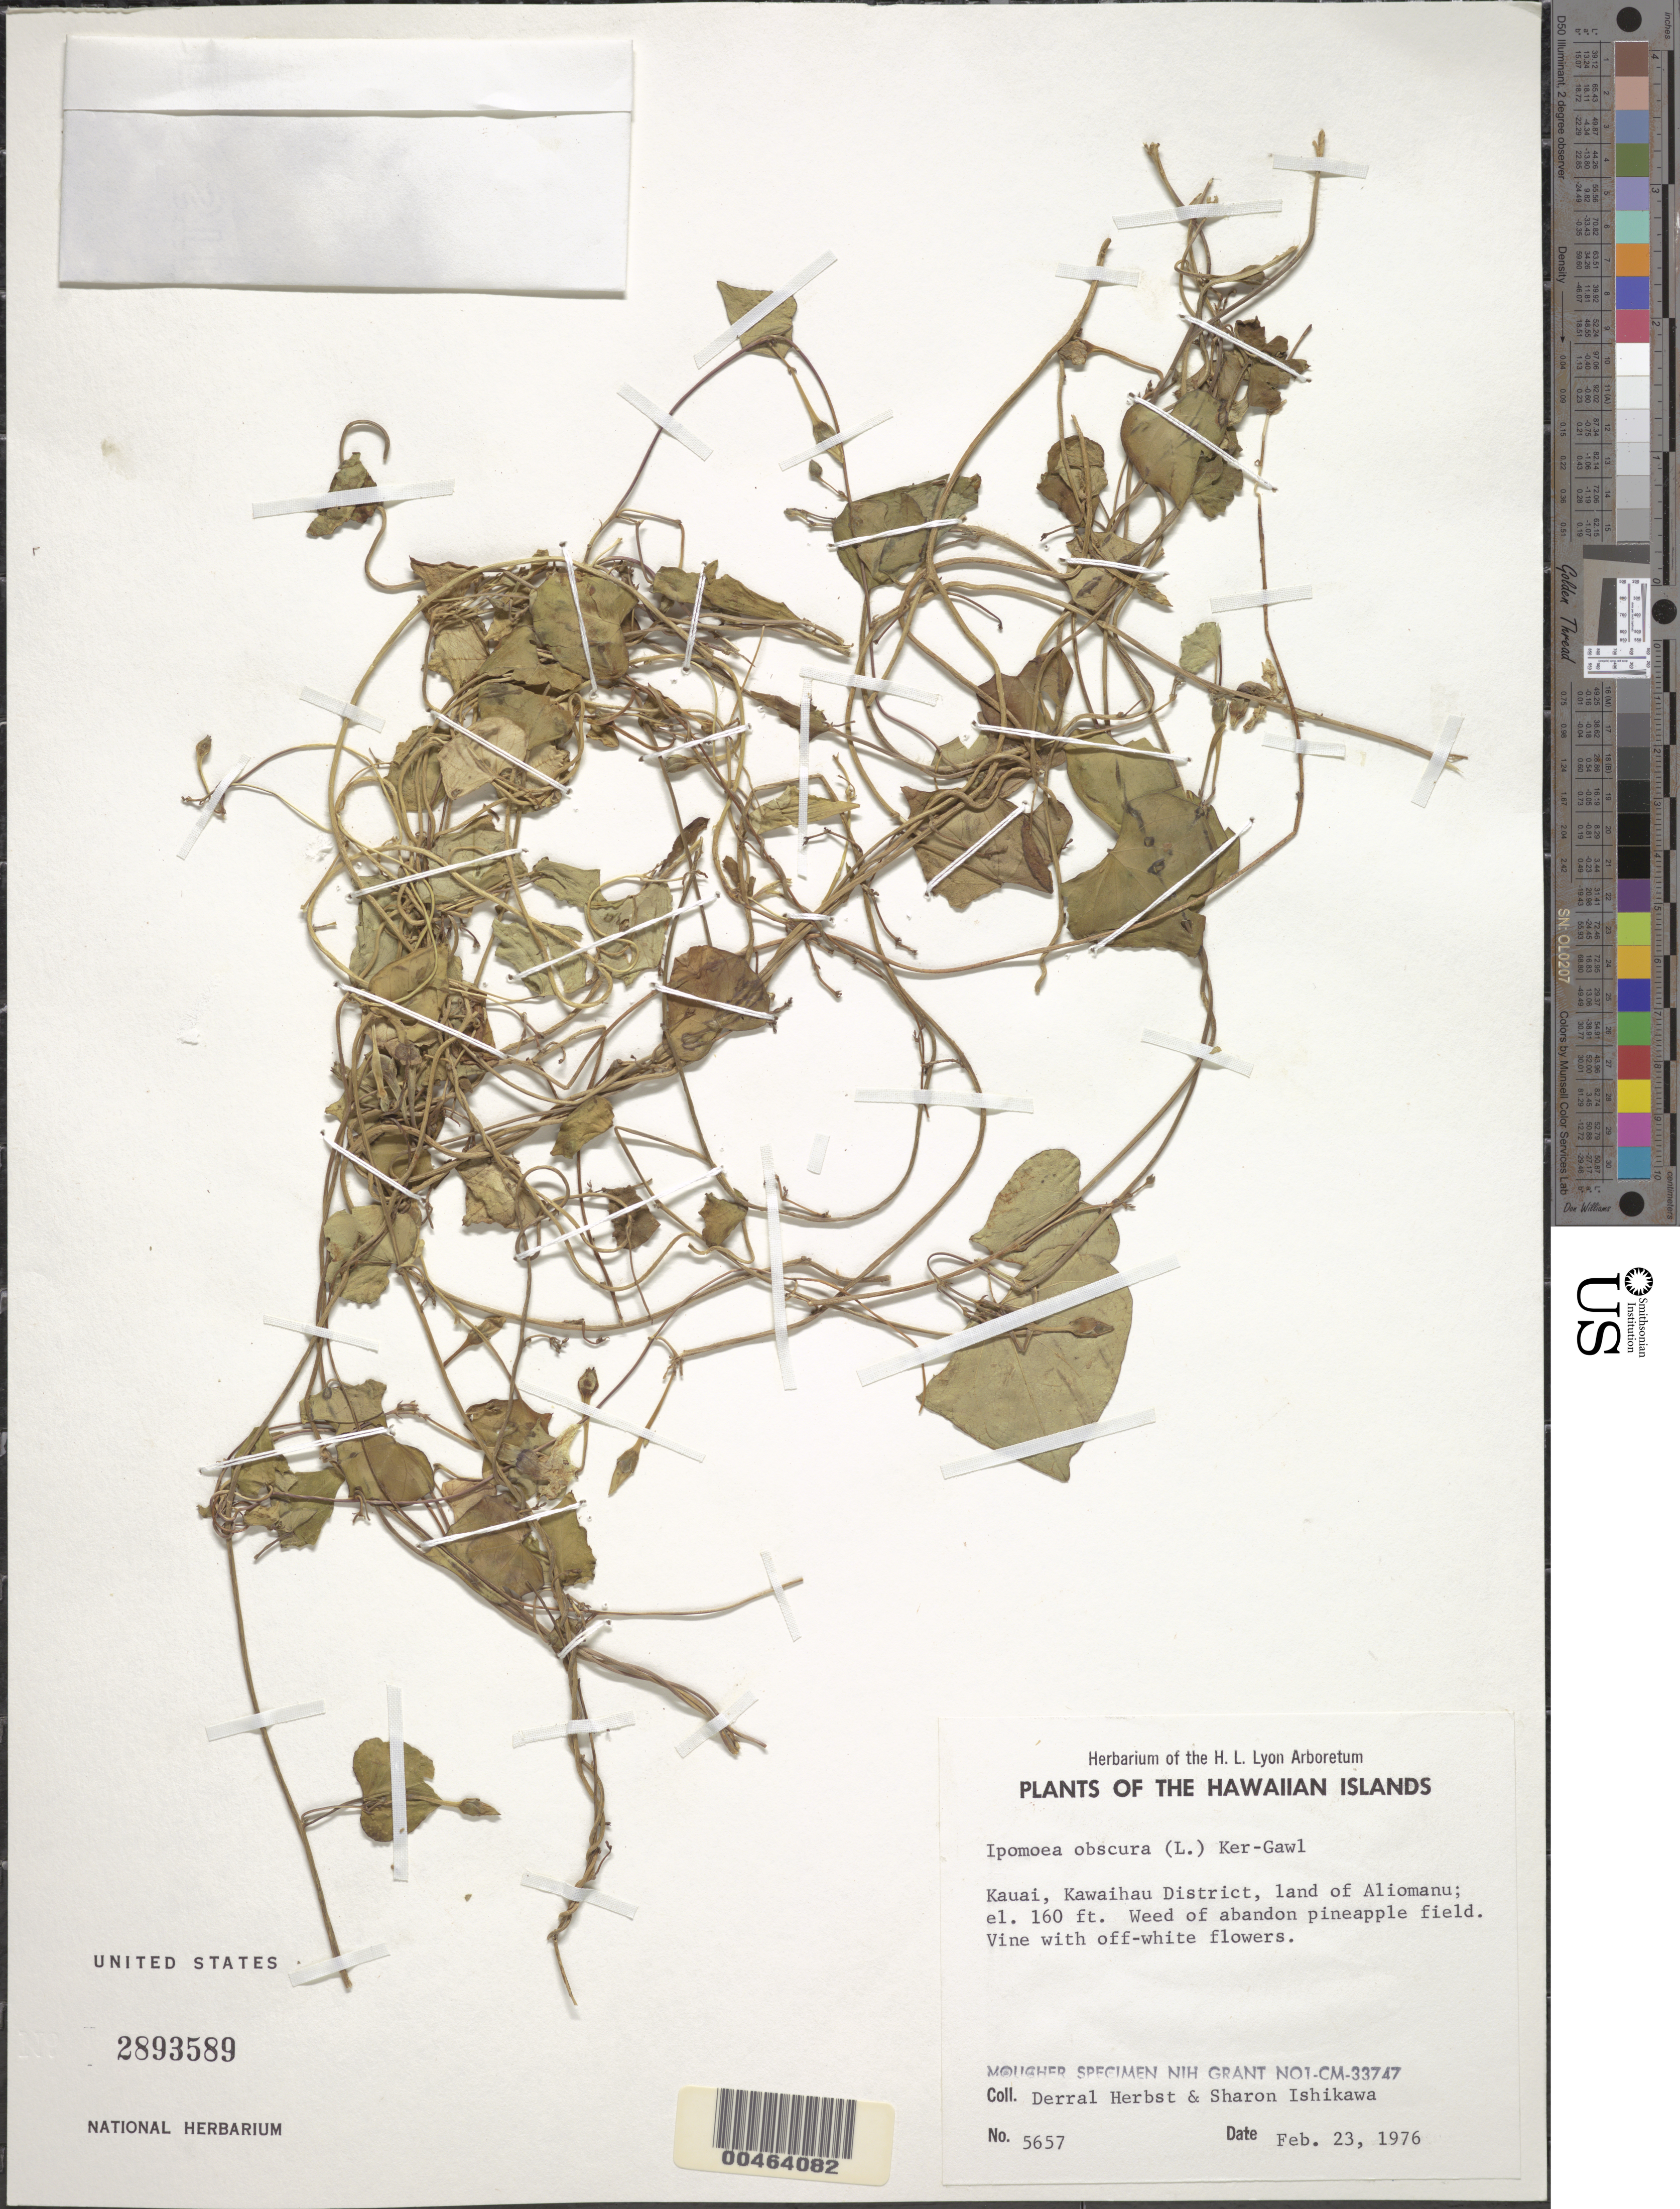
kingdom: Plantae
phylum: Tracheophyta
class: Magnoliopsida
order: Solanales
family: Convolvulaceae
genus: Ipomoea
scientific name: Ipomoea obscura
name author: (L.) Ker Gawl.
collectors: D. R. Herbst & S. Ishikawa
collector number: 5657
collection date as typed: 23 Feb 1976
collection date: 1976-02-23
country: United States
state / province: Hawaii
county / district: Kauai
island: Kaua'i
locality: Kawaihau District, land of Aliomanu.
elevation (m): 49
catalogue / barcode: US 2893589